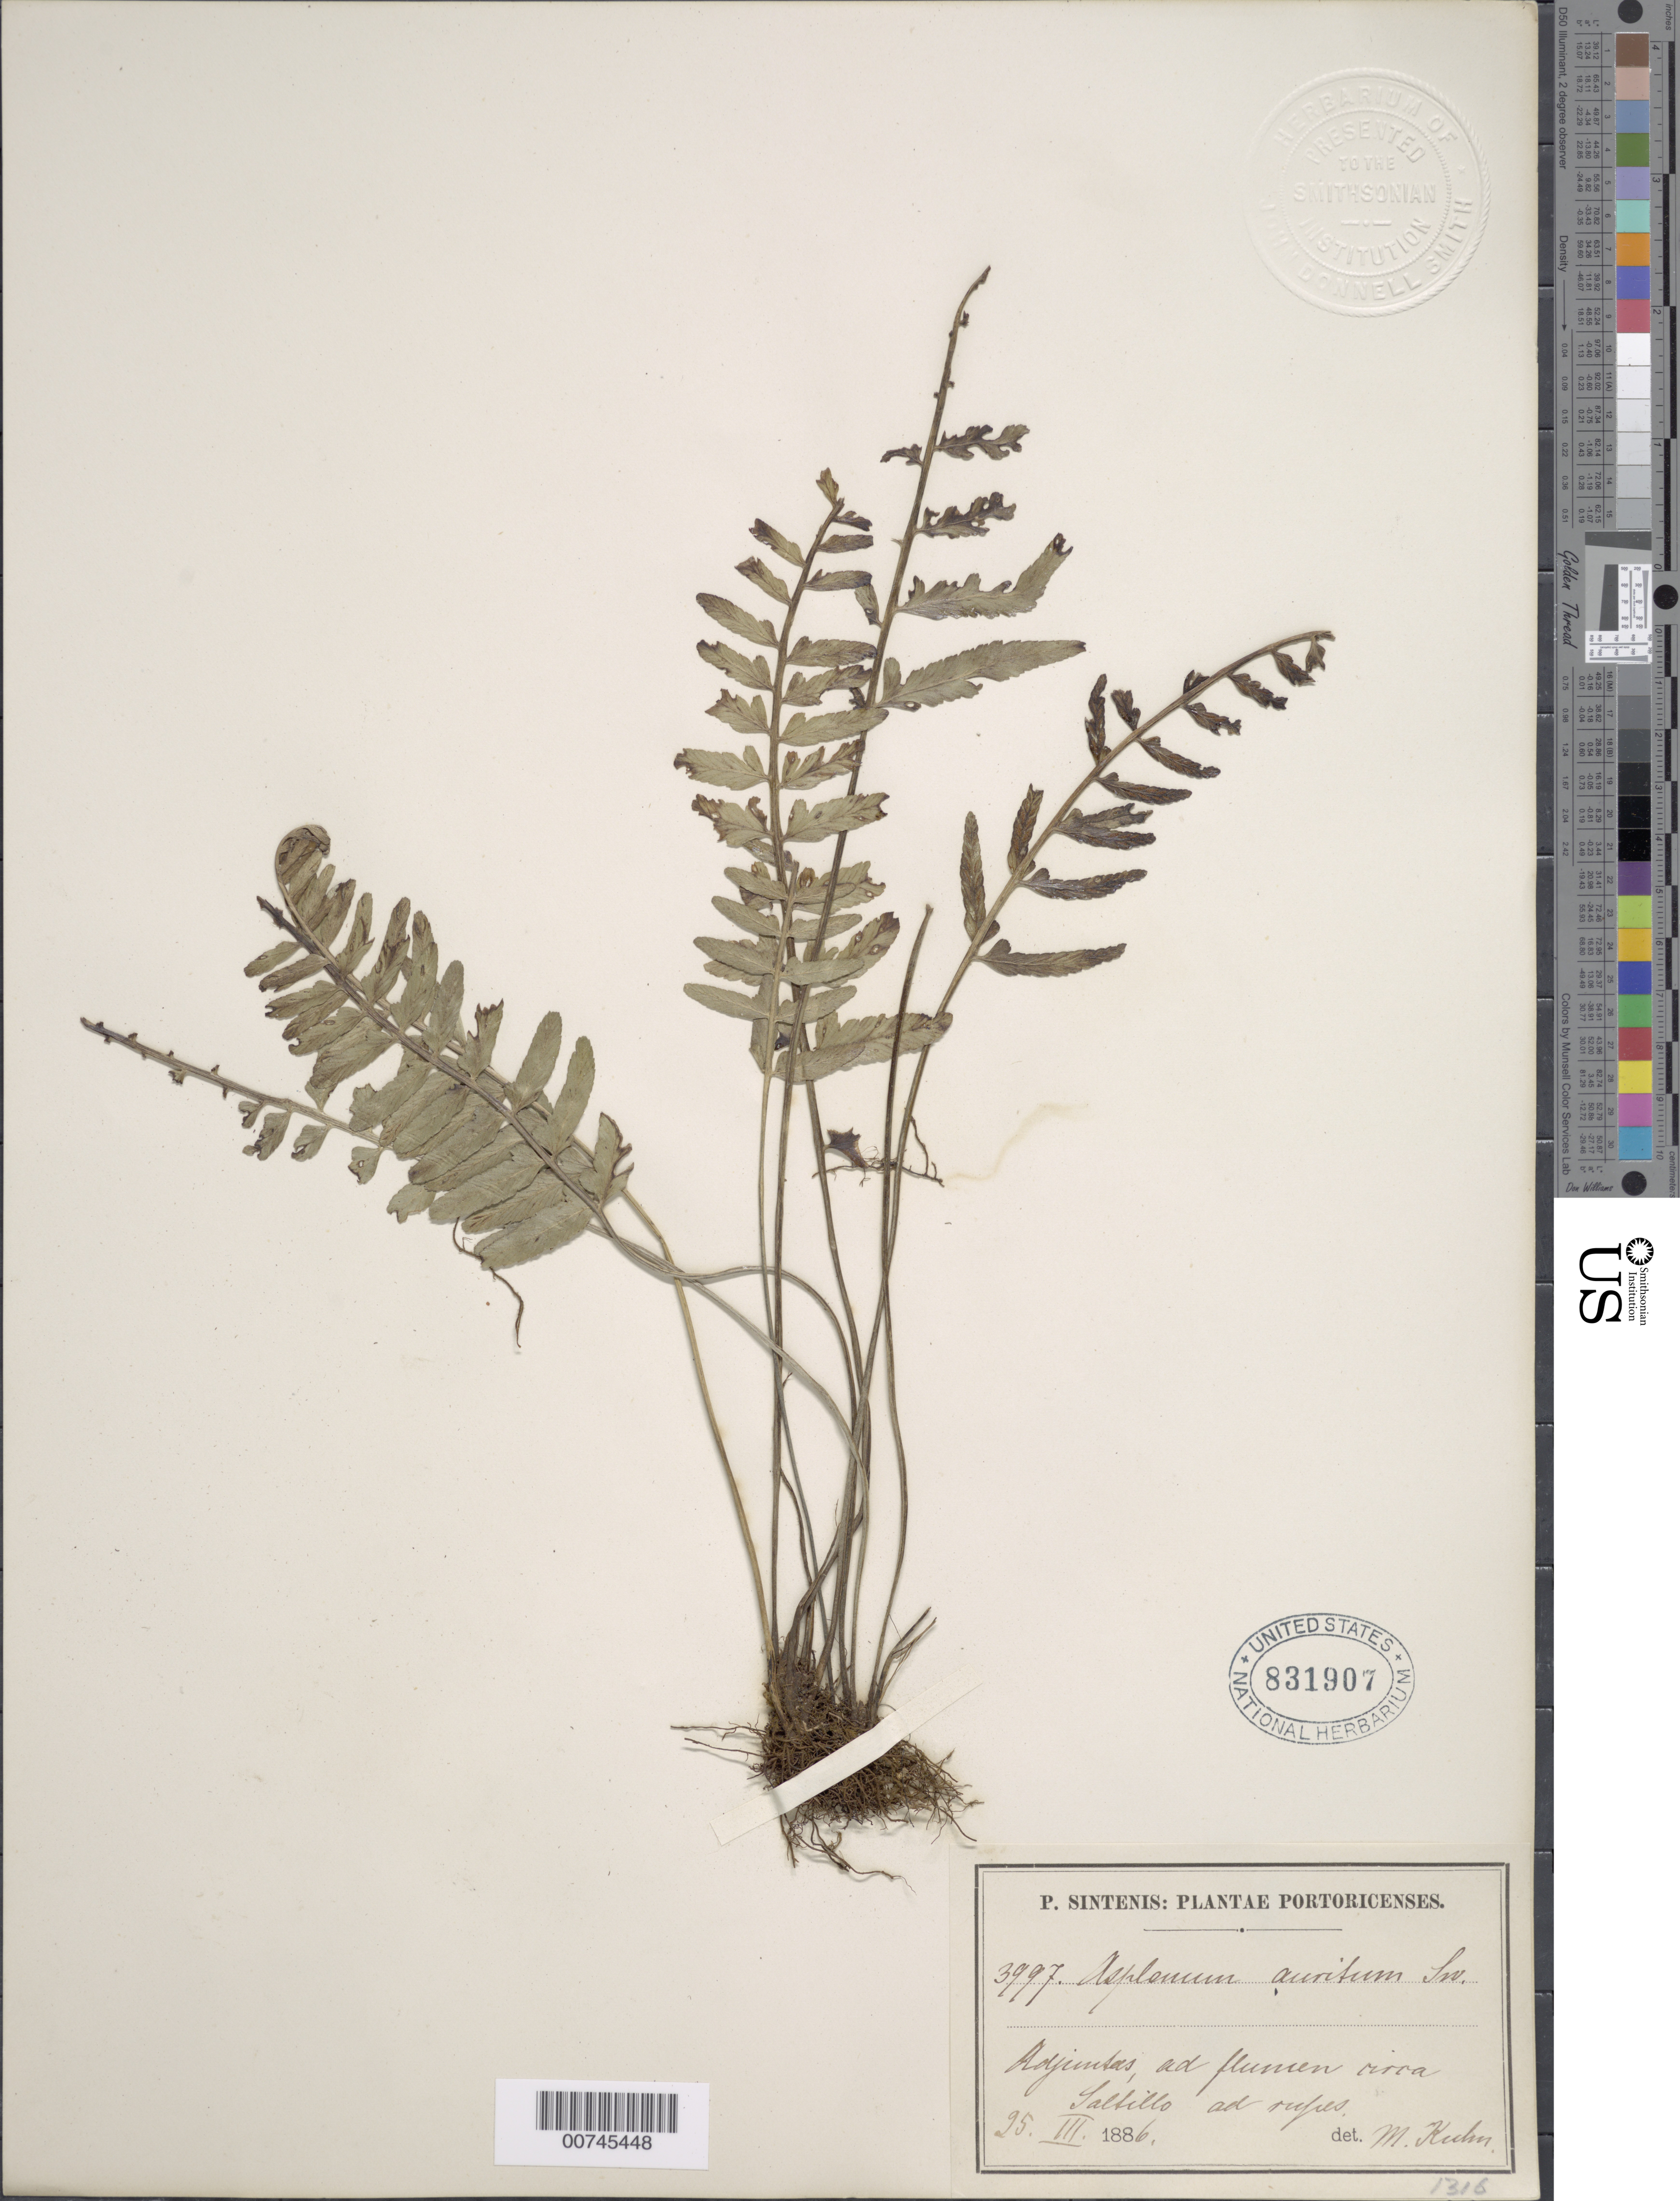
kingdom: Plantae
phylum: Tracheophyta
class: Polypodiopsida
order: Polypodiales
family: Aspleniaceae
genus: Asplenium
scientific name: Asplenium auritum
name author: Sw.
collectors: P. Sintenis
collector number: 3997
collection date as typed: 25 Mar 1886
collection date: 1886-03-25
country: Puerto Rico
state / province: Adjuntas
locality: Saltillo [Adjuntas, ad flumen circa Salsillo ad rupes]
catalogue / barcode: US 831907